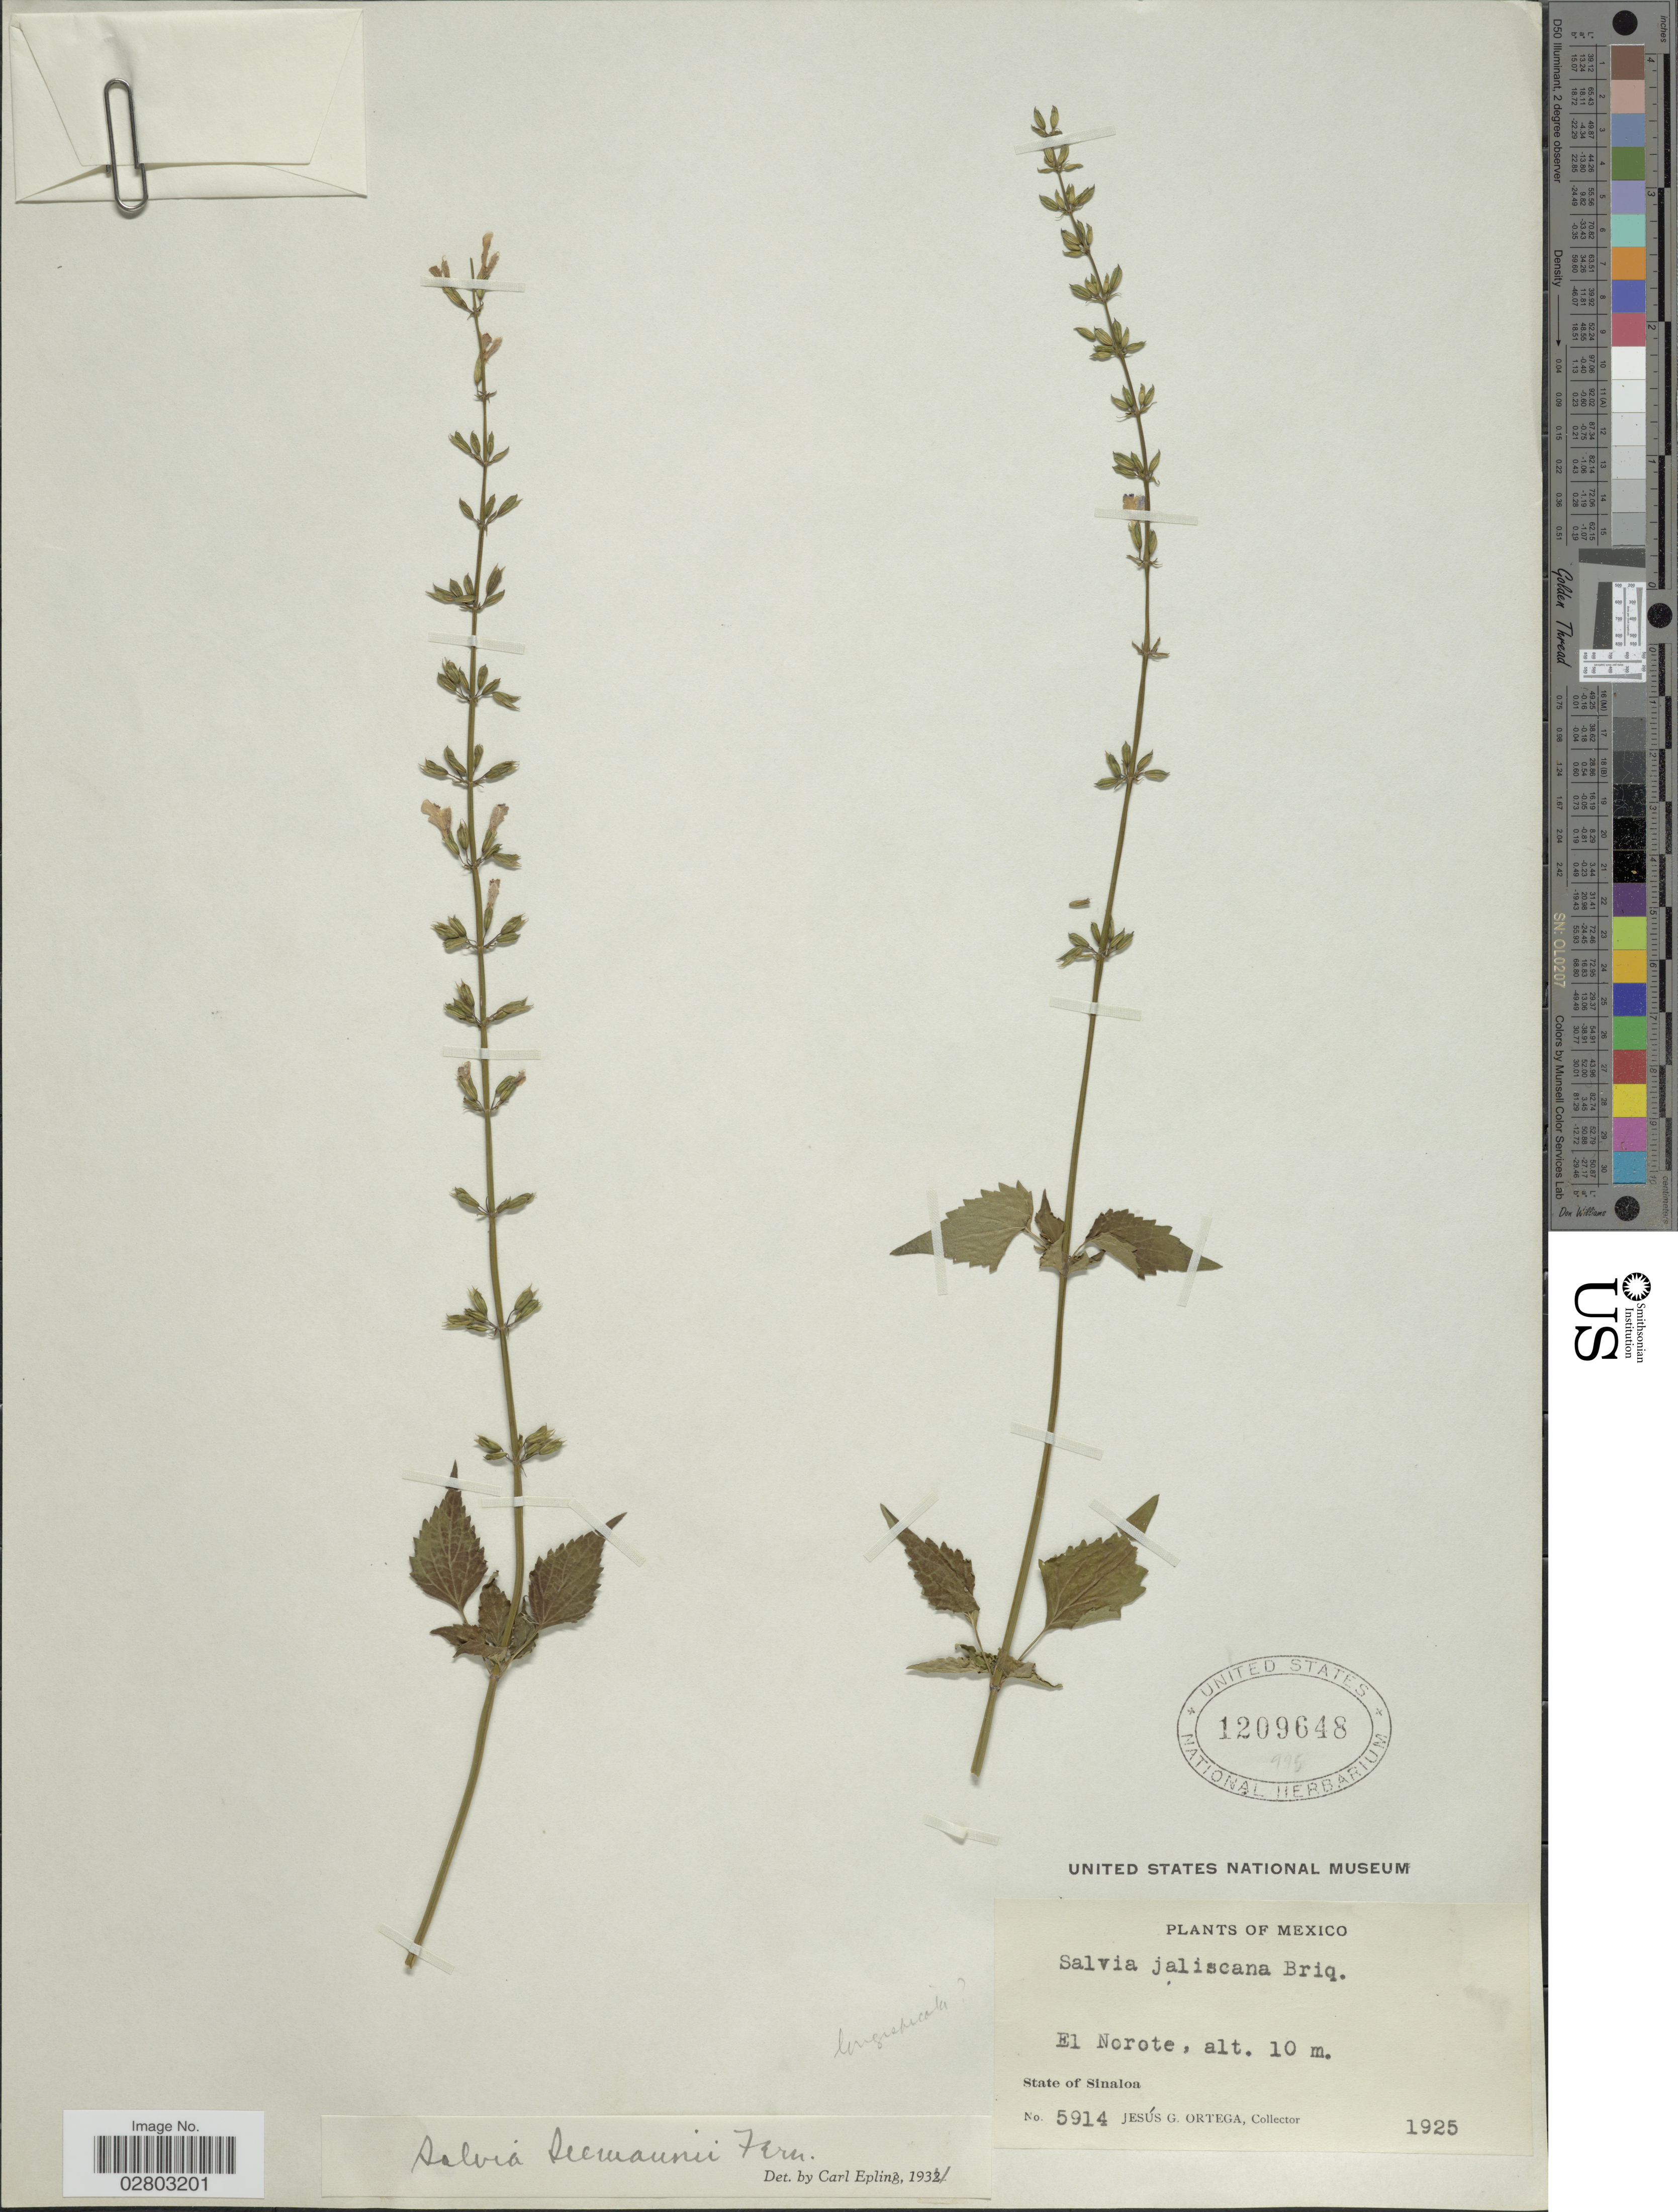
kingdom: Plantae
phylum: Tracheophyta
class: Magnoliopsida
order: Lamiales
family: Lamiaceae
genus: Salvia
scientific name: Salvia seemannii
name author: Fernald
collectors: J. Ortega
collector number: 5914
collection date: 1925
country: Mexico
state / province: Sinaloa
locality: El Norote.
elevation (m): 10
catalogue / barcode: US 1209648